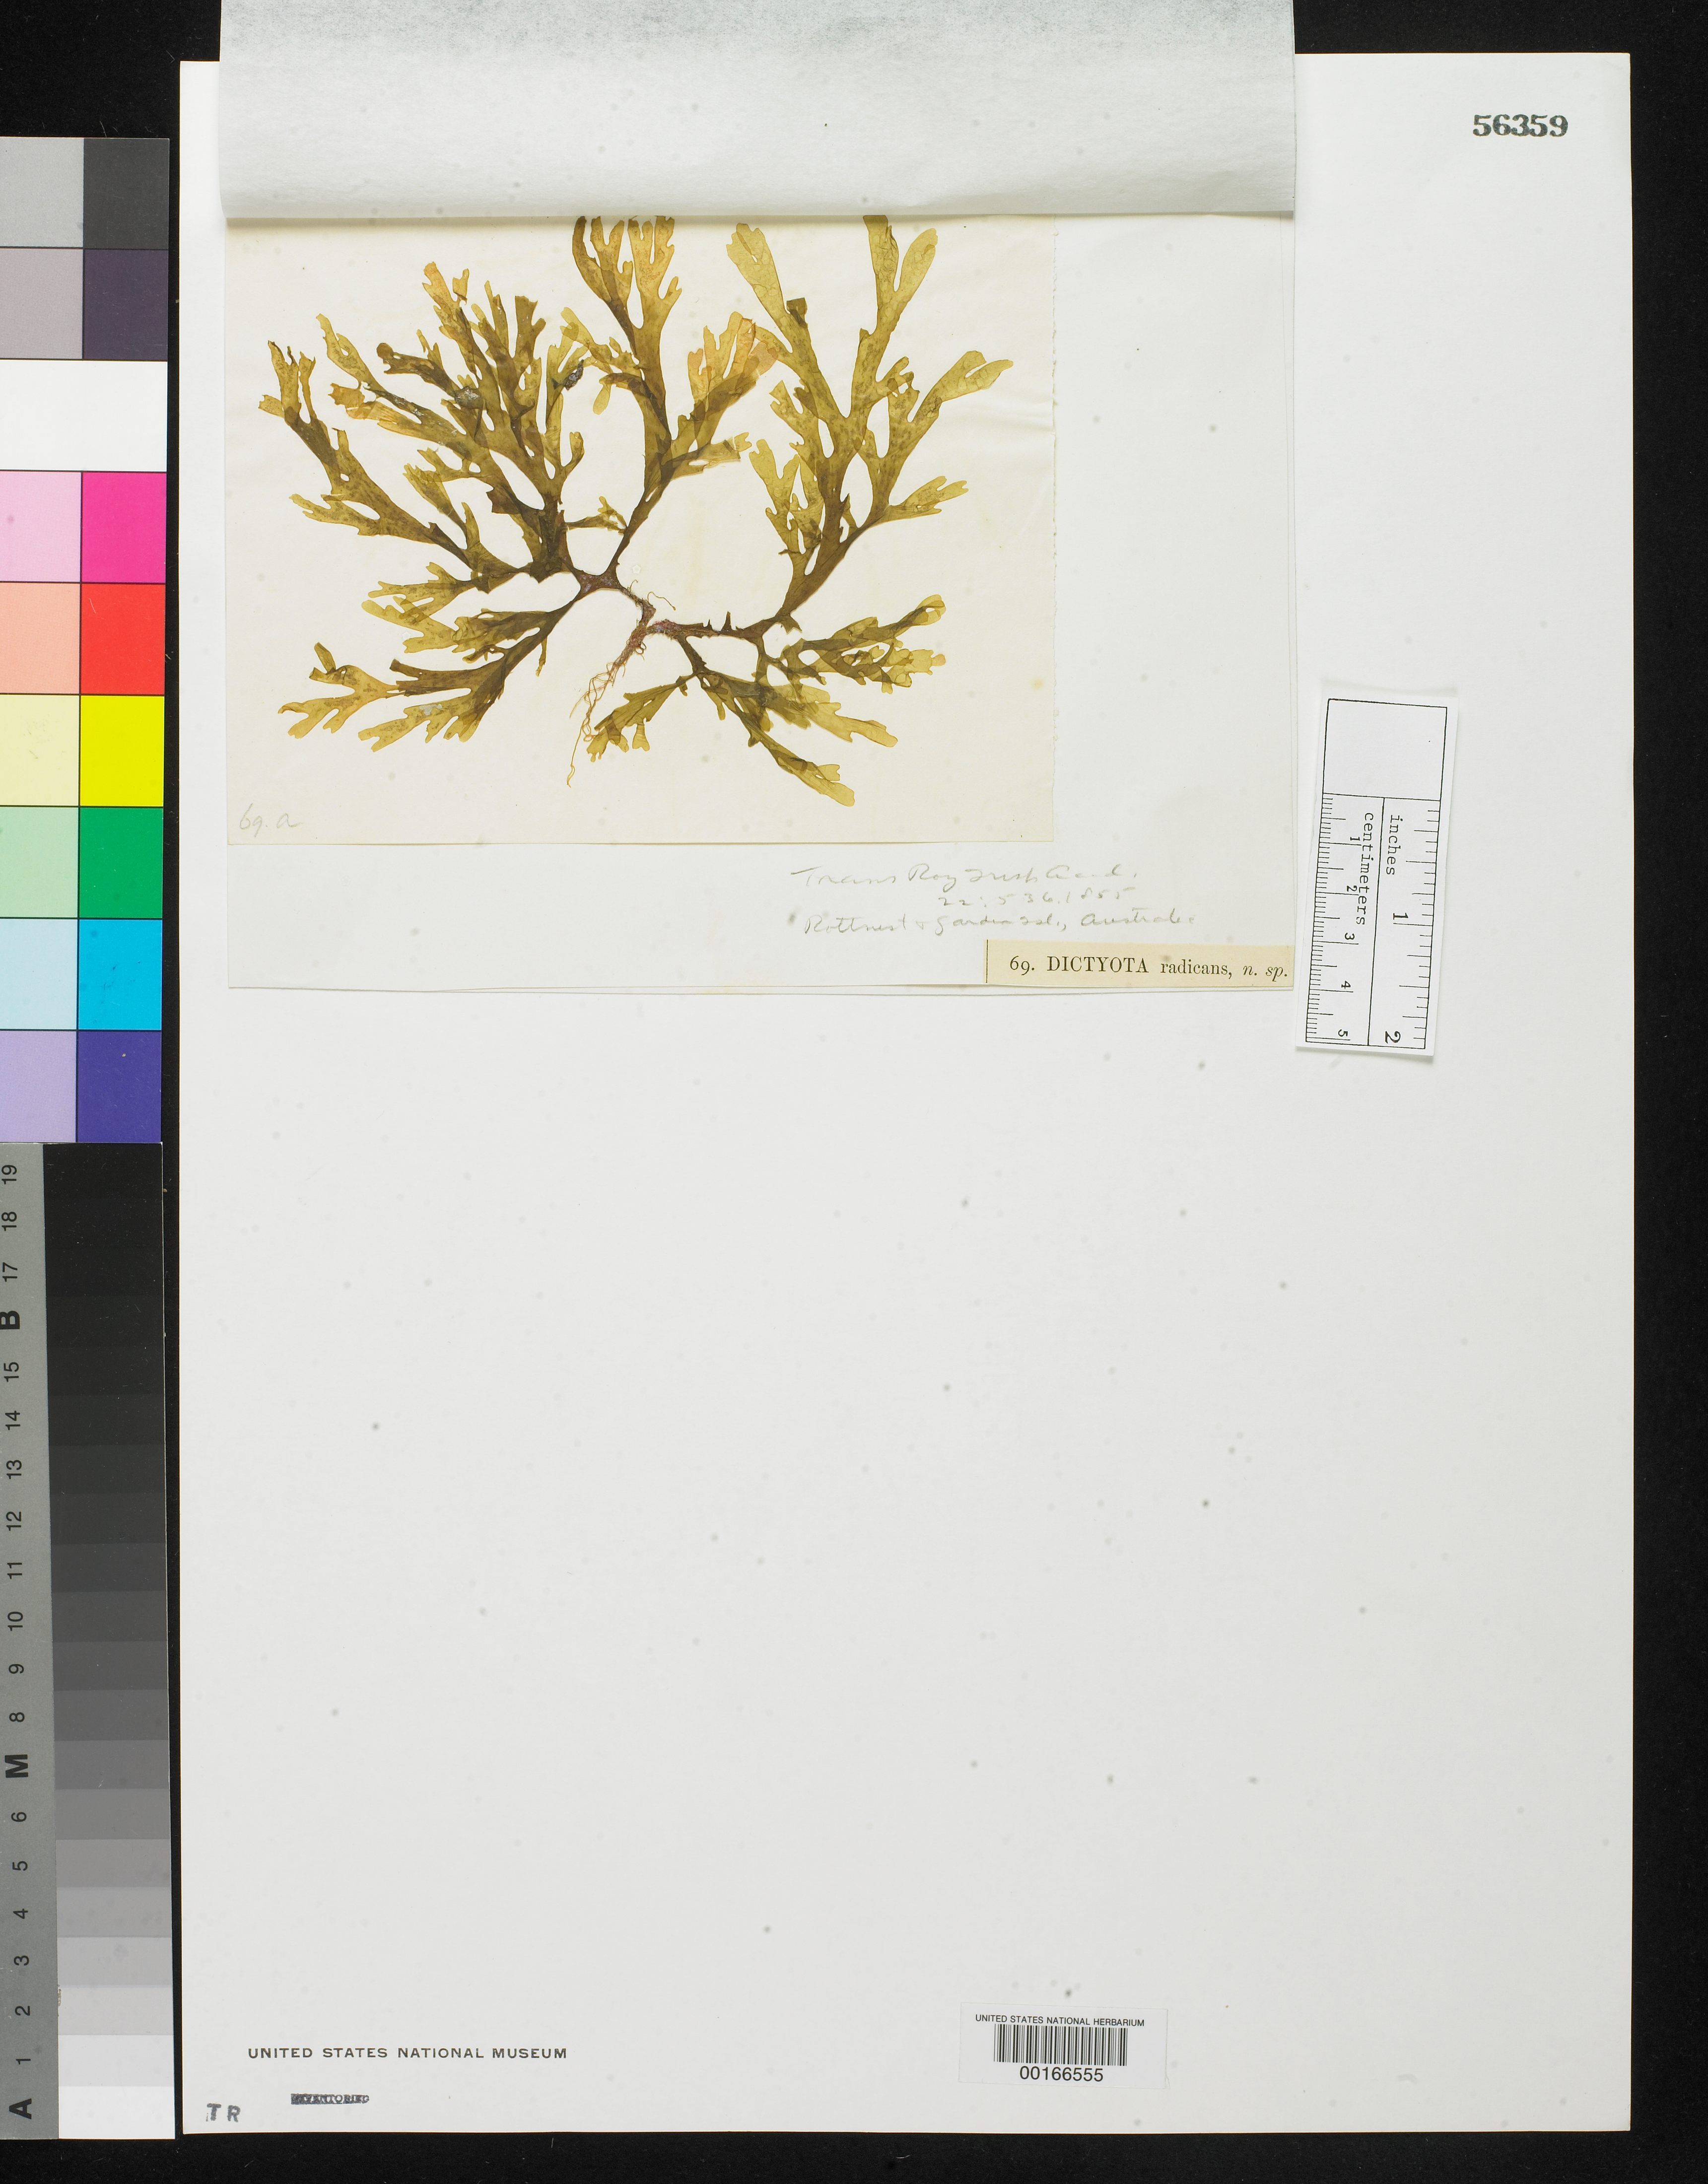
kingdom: Chromista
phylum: Ochrophyta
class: Phaeophyceae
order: Dictyotales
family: Dictyotaceae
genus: Dictyota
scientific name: Dictyota radicans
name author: Harv.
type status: Isotype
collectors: W. Harvey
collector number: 69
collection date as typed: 1854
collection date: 1854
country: Australia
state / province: Western Australia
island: Garden Island and Rottnest Island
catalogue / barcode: US 56359